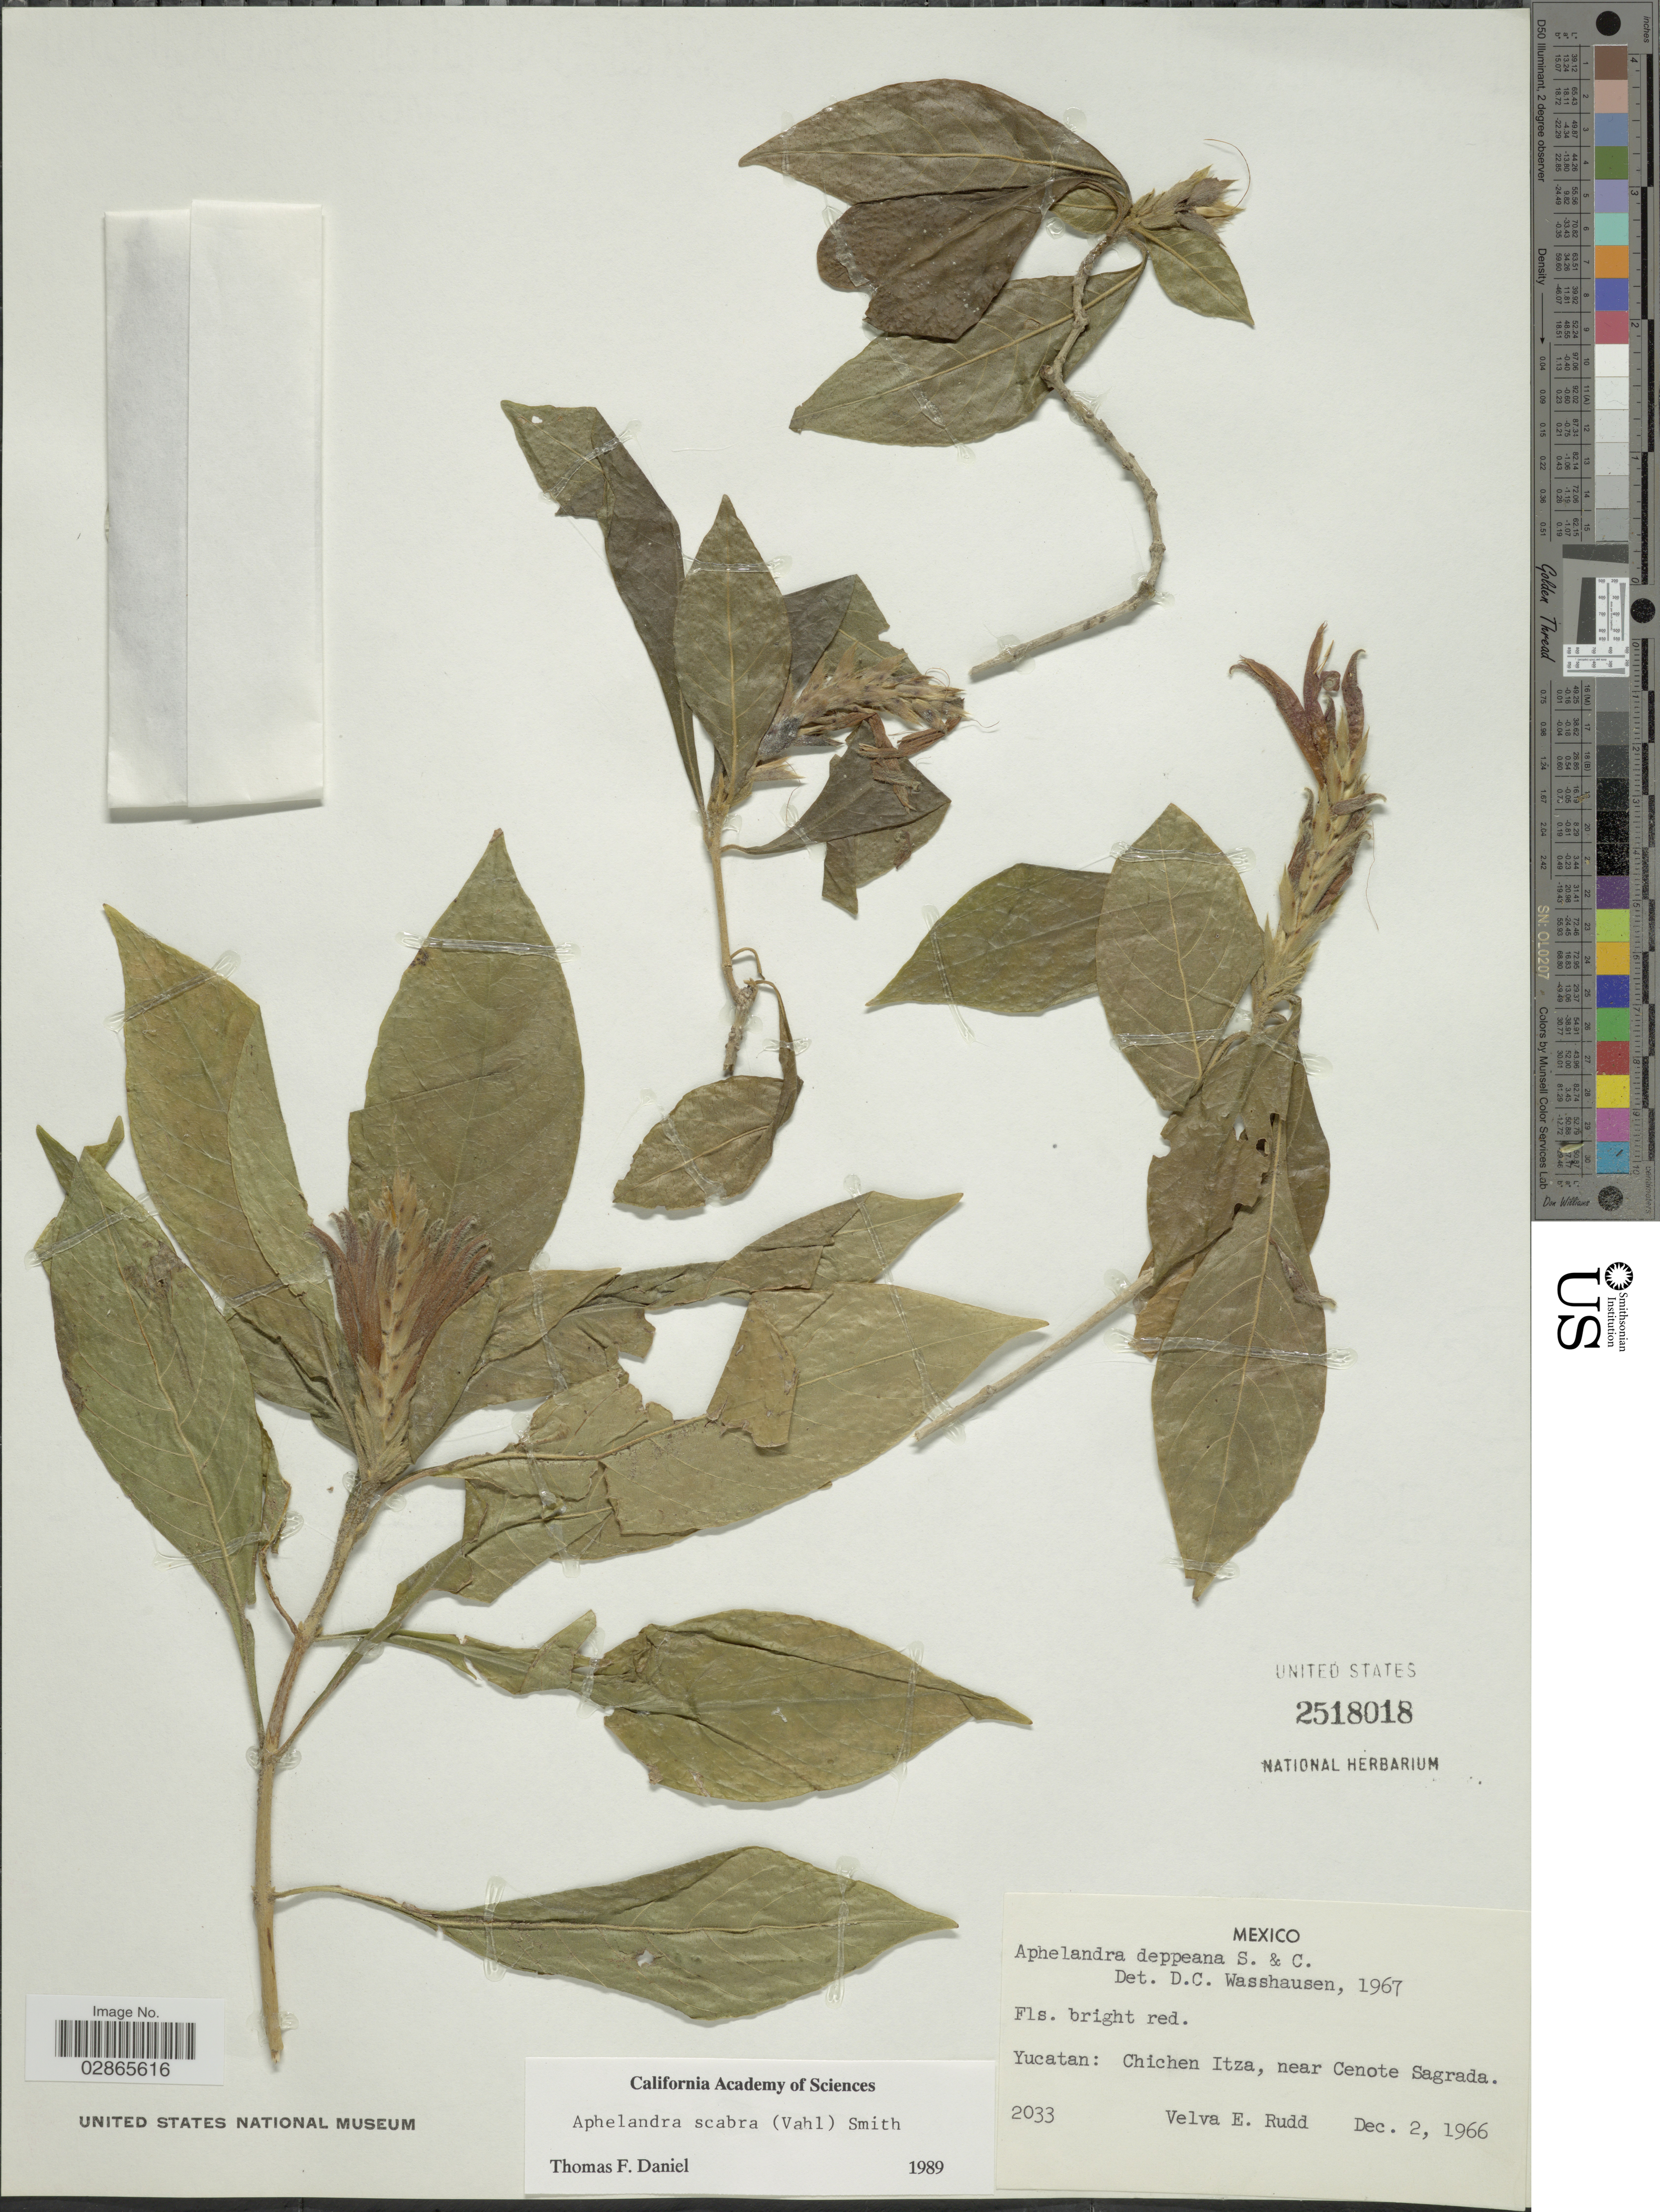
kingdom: Plantae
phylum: Tracheophyta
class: Magnoliopsida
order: Lamiales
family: Acanthaceae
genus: Aphelandra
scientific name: Aphelandra deppeana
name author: Schltdl. & Cham.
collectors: V. E. Rudd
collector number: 2033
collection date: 1966-12-02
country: Mexico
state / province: Yucatán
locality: Chichen Itza, near Cenote Sagrada.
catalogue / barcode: US 2518018